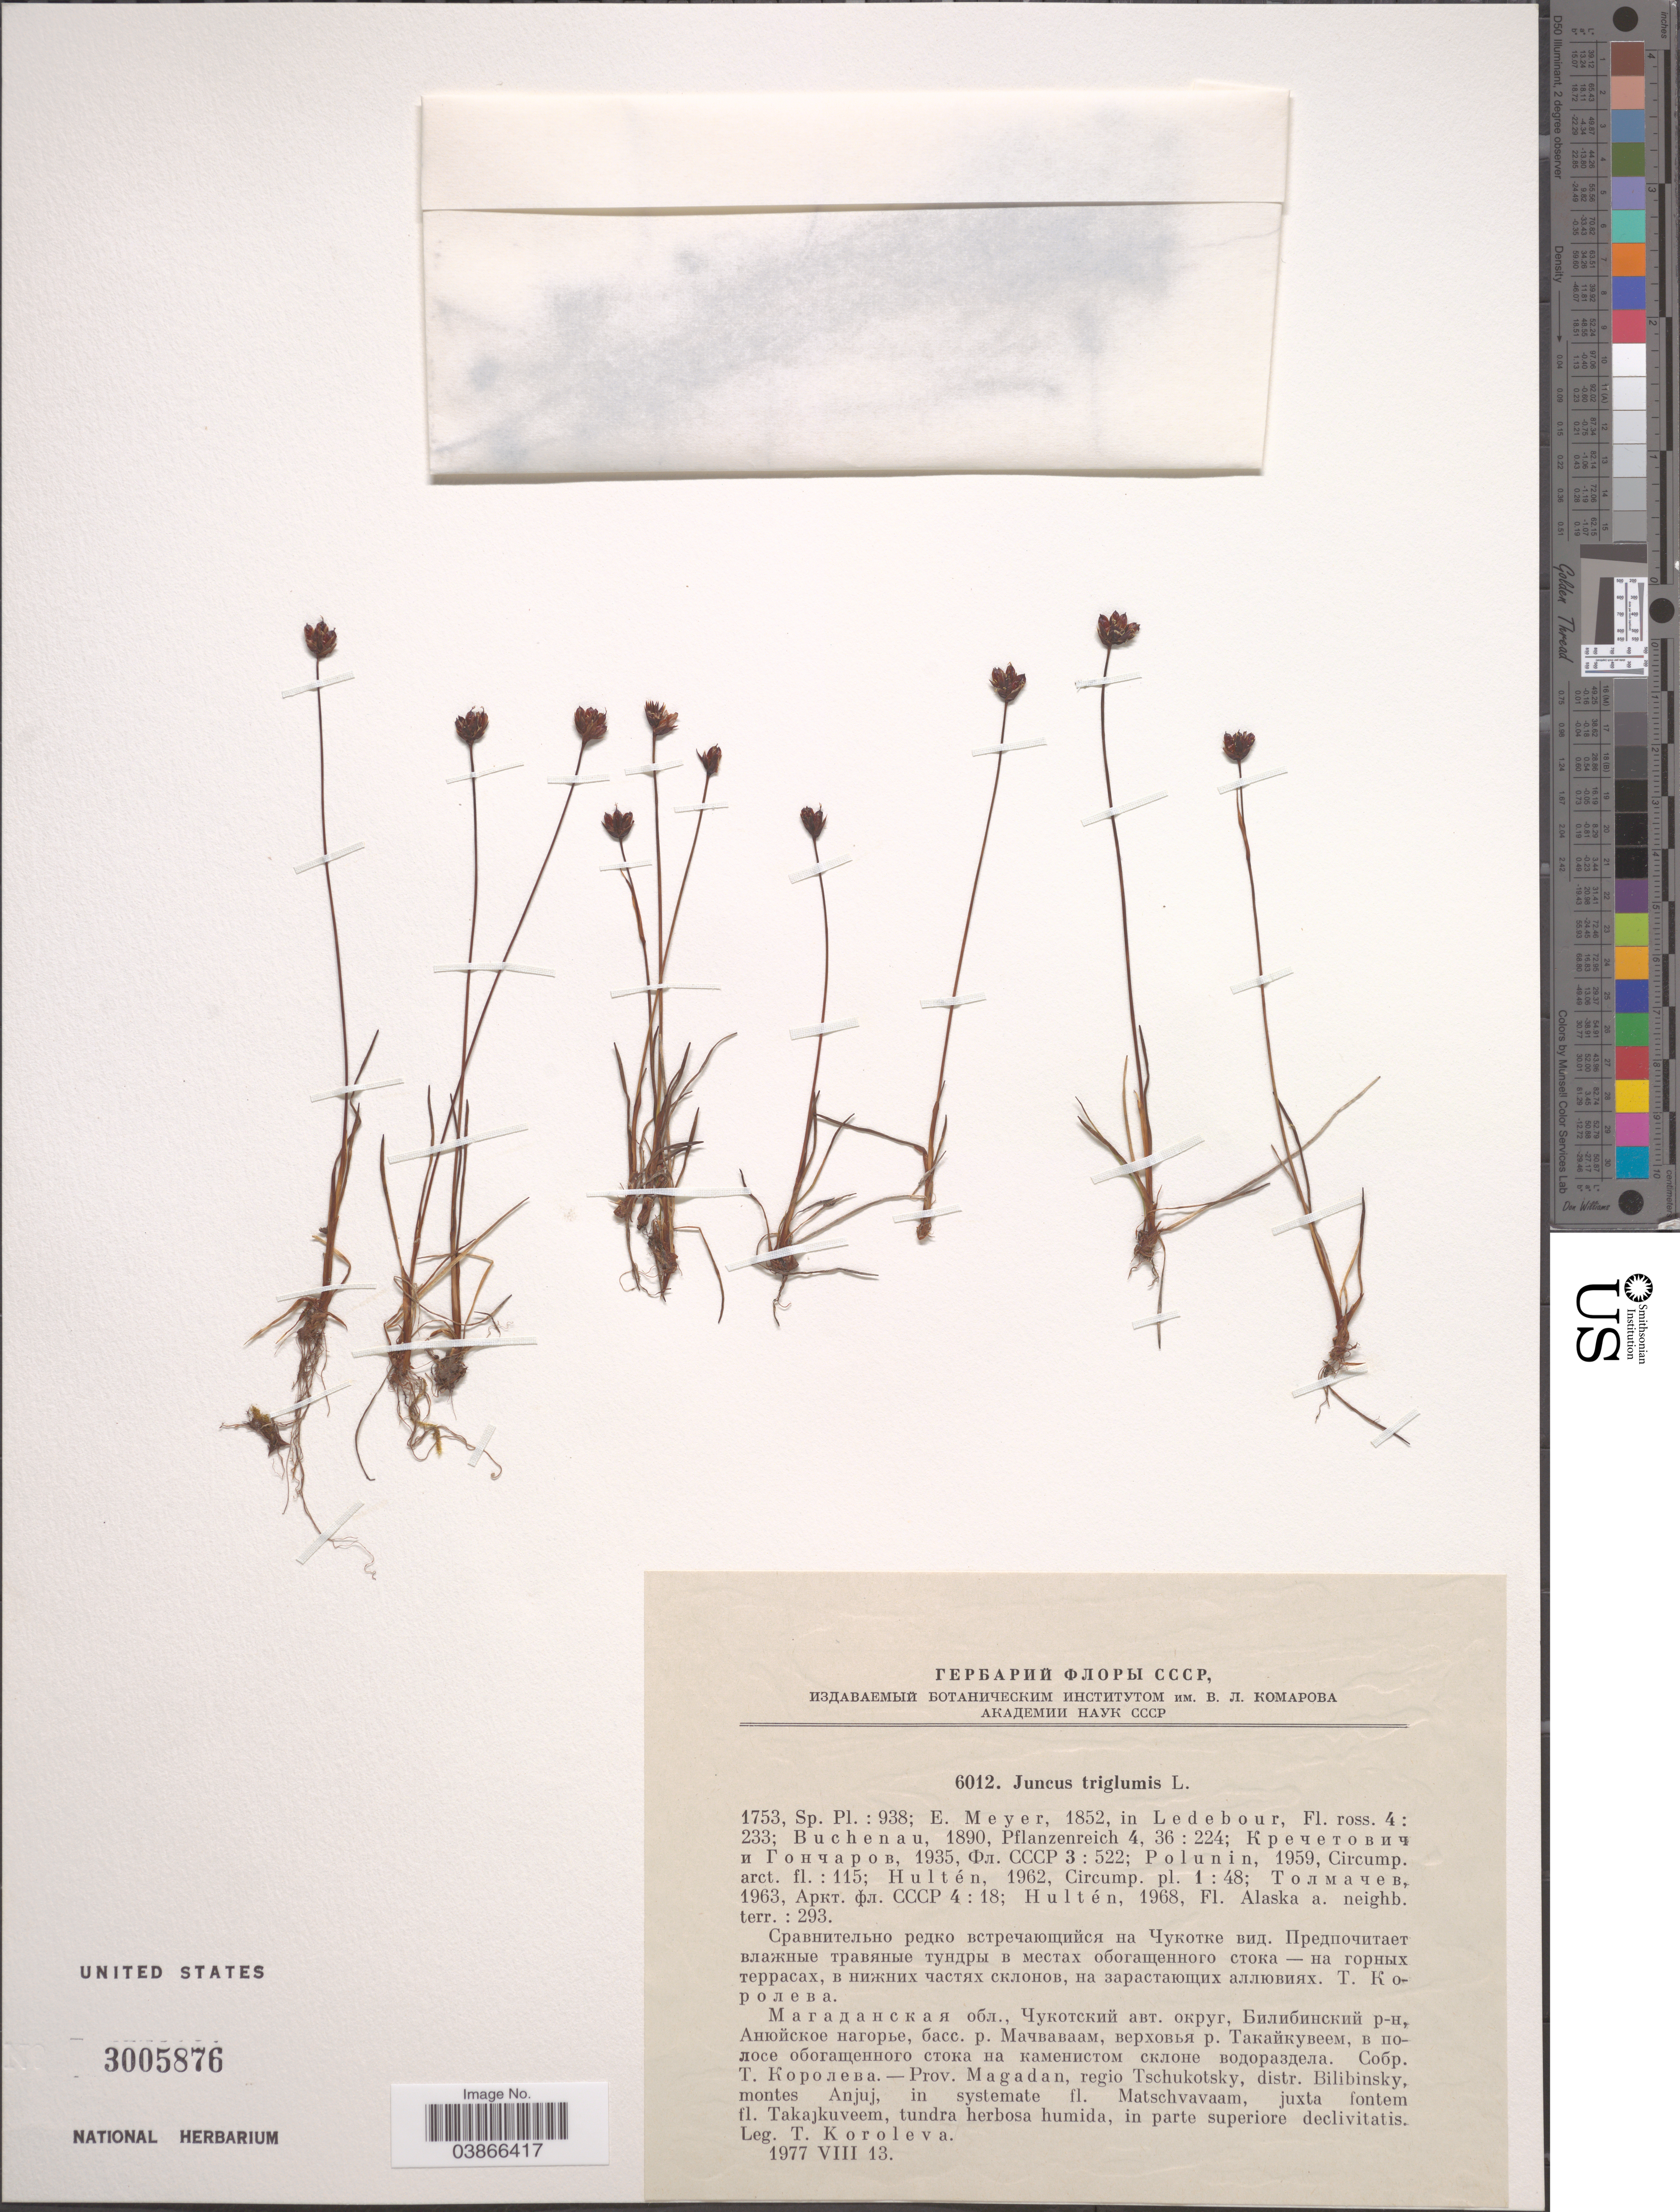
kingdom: Plantae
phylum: Tracheophyta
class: Liliopsida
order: Poales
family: Juncaceae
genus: Juncus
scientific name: Juncus triglumis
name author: L.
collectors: T. Koroleva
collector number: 6012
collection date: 1977-08-13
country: Russian Federation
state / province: Magadan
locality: Regio Tschukotsky, distr. Bilibinsky, montes Anjuj, in systemate fl. Matschvavaam, juxta fontem fl. Takajkuveem.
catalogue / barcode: US 3005876